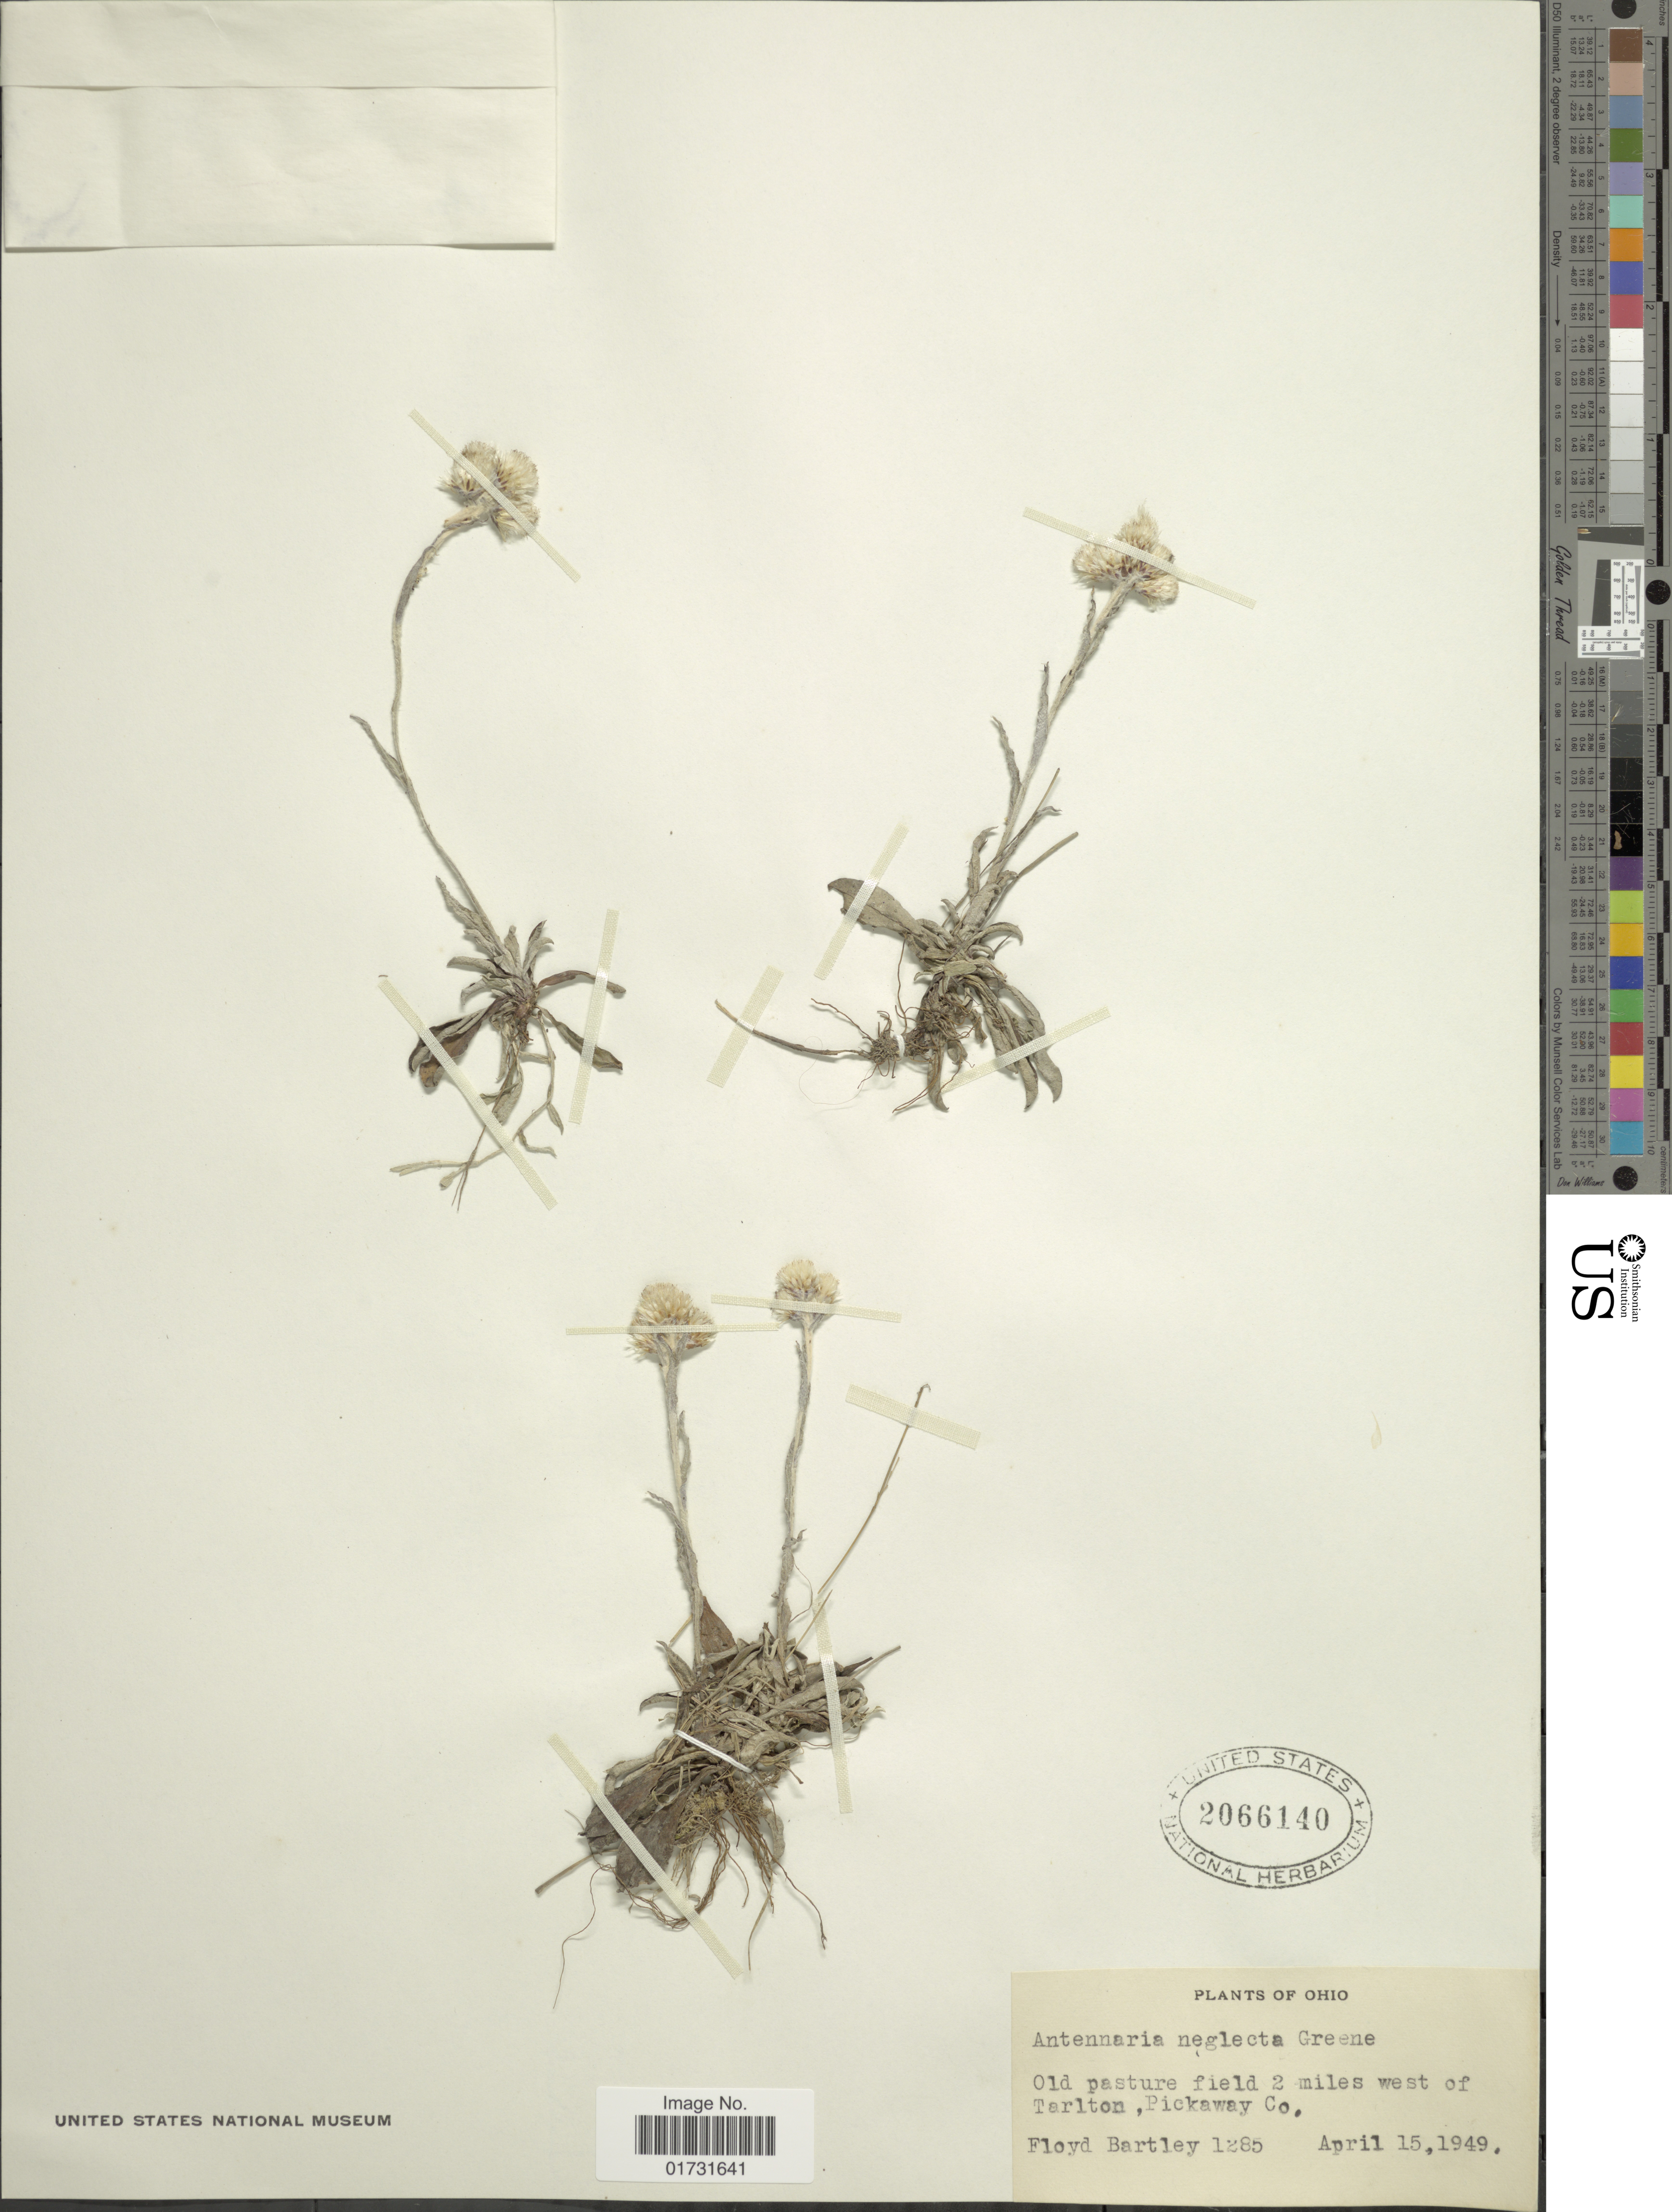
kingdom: Plantae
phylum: Tracheophyta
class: Magnoliopsida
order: Asterales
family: Asteraceae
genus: Antennaria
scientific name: Antennaria neglecta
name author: Greene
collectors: F. Bartley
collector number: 1285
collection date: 1949-04-15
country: United States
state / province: Ohio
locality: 2 miles west of Tarlton, Pickaway Co.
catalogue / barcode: US 2066140